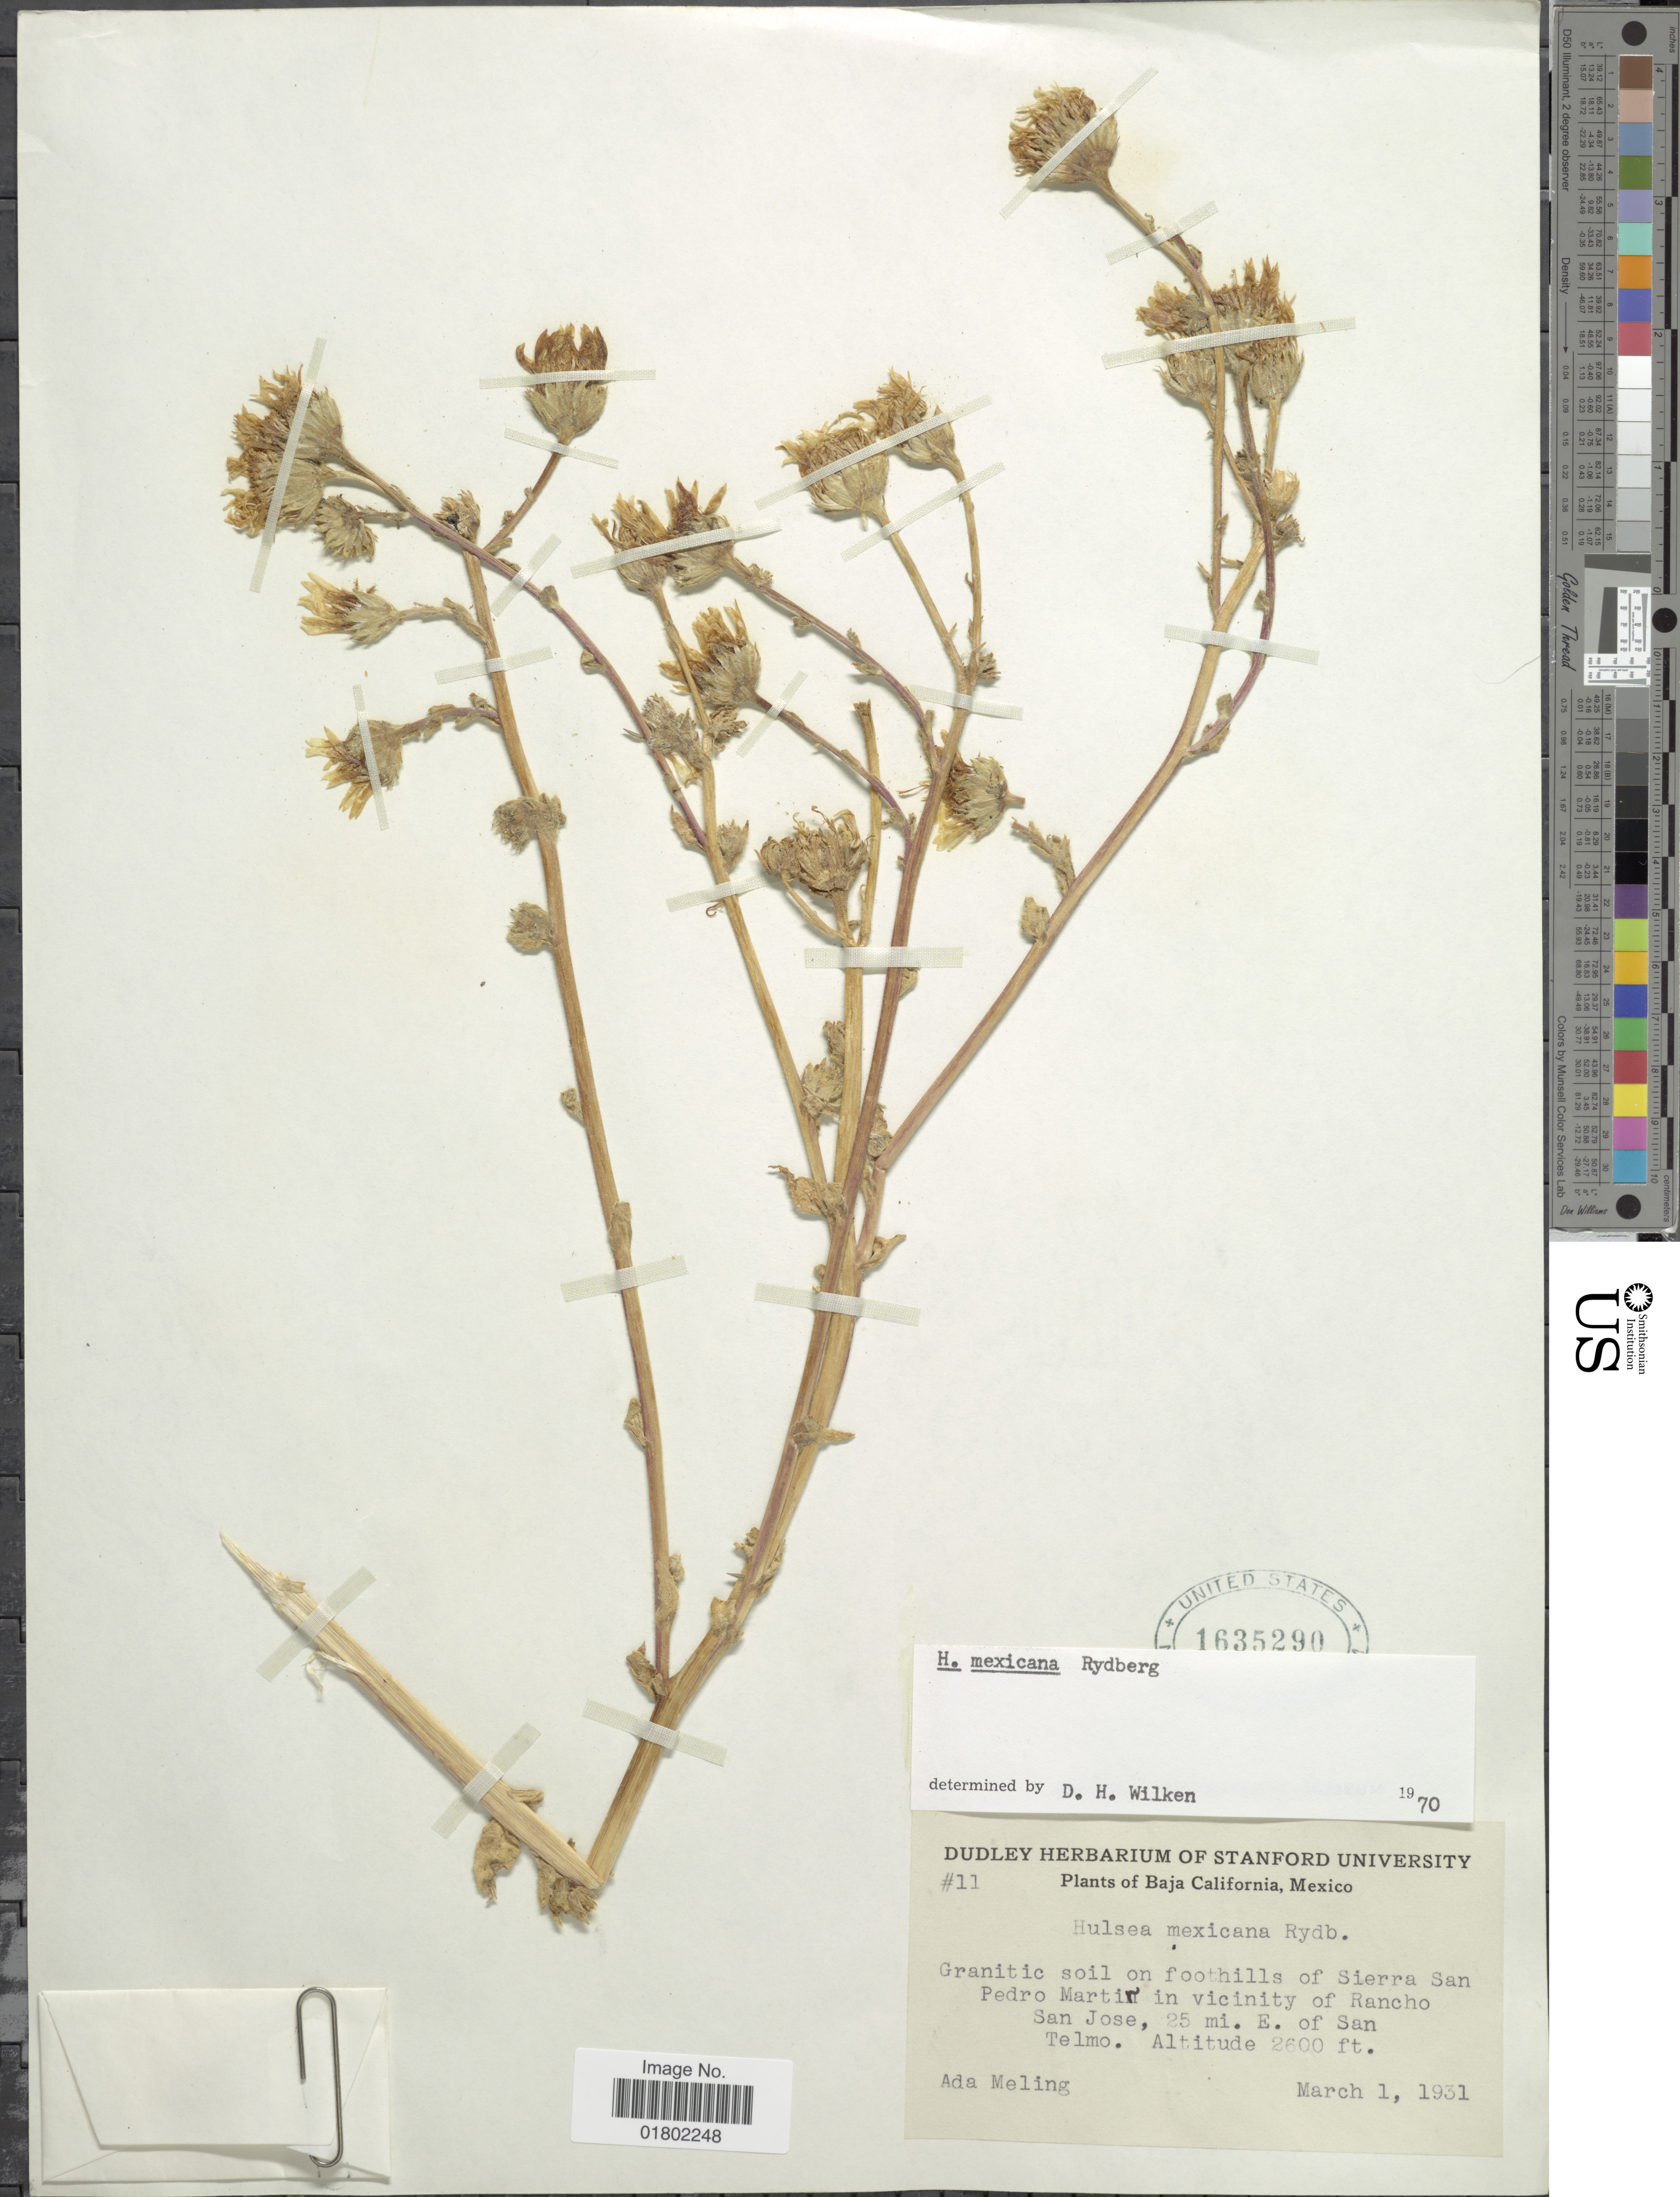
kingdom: Plantae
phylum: Tracheophyta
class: Magnoliopsida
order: Asterales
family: Asteraceae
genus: Hulsea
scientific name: Hulsea mexicana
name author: Rydb.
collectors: A. Meling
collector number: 11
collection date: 1931-03-01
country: Mexico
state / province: Baja California Norte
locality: On foothills of Sierra San Pedro Martin in vicinity of Rancho San Jose, 25 mi. E. of San Telmo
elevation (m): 792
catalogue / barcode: US 1635290